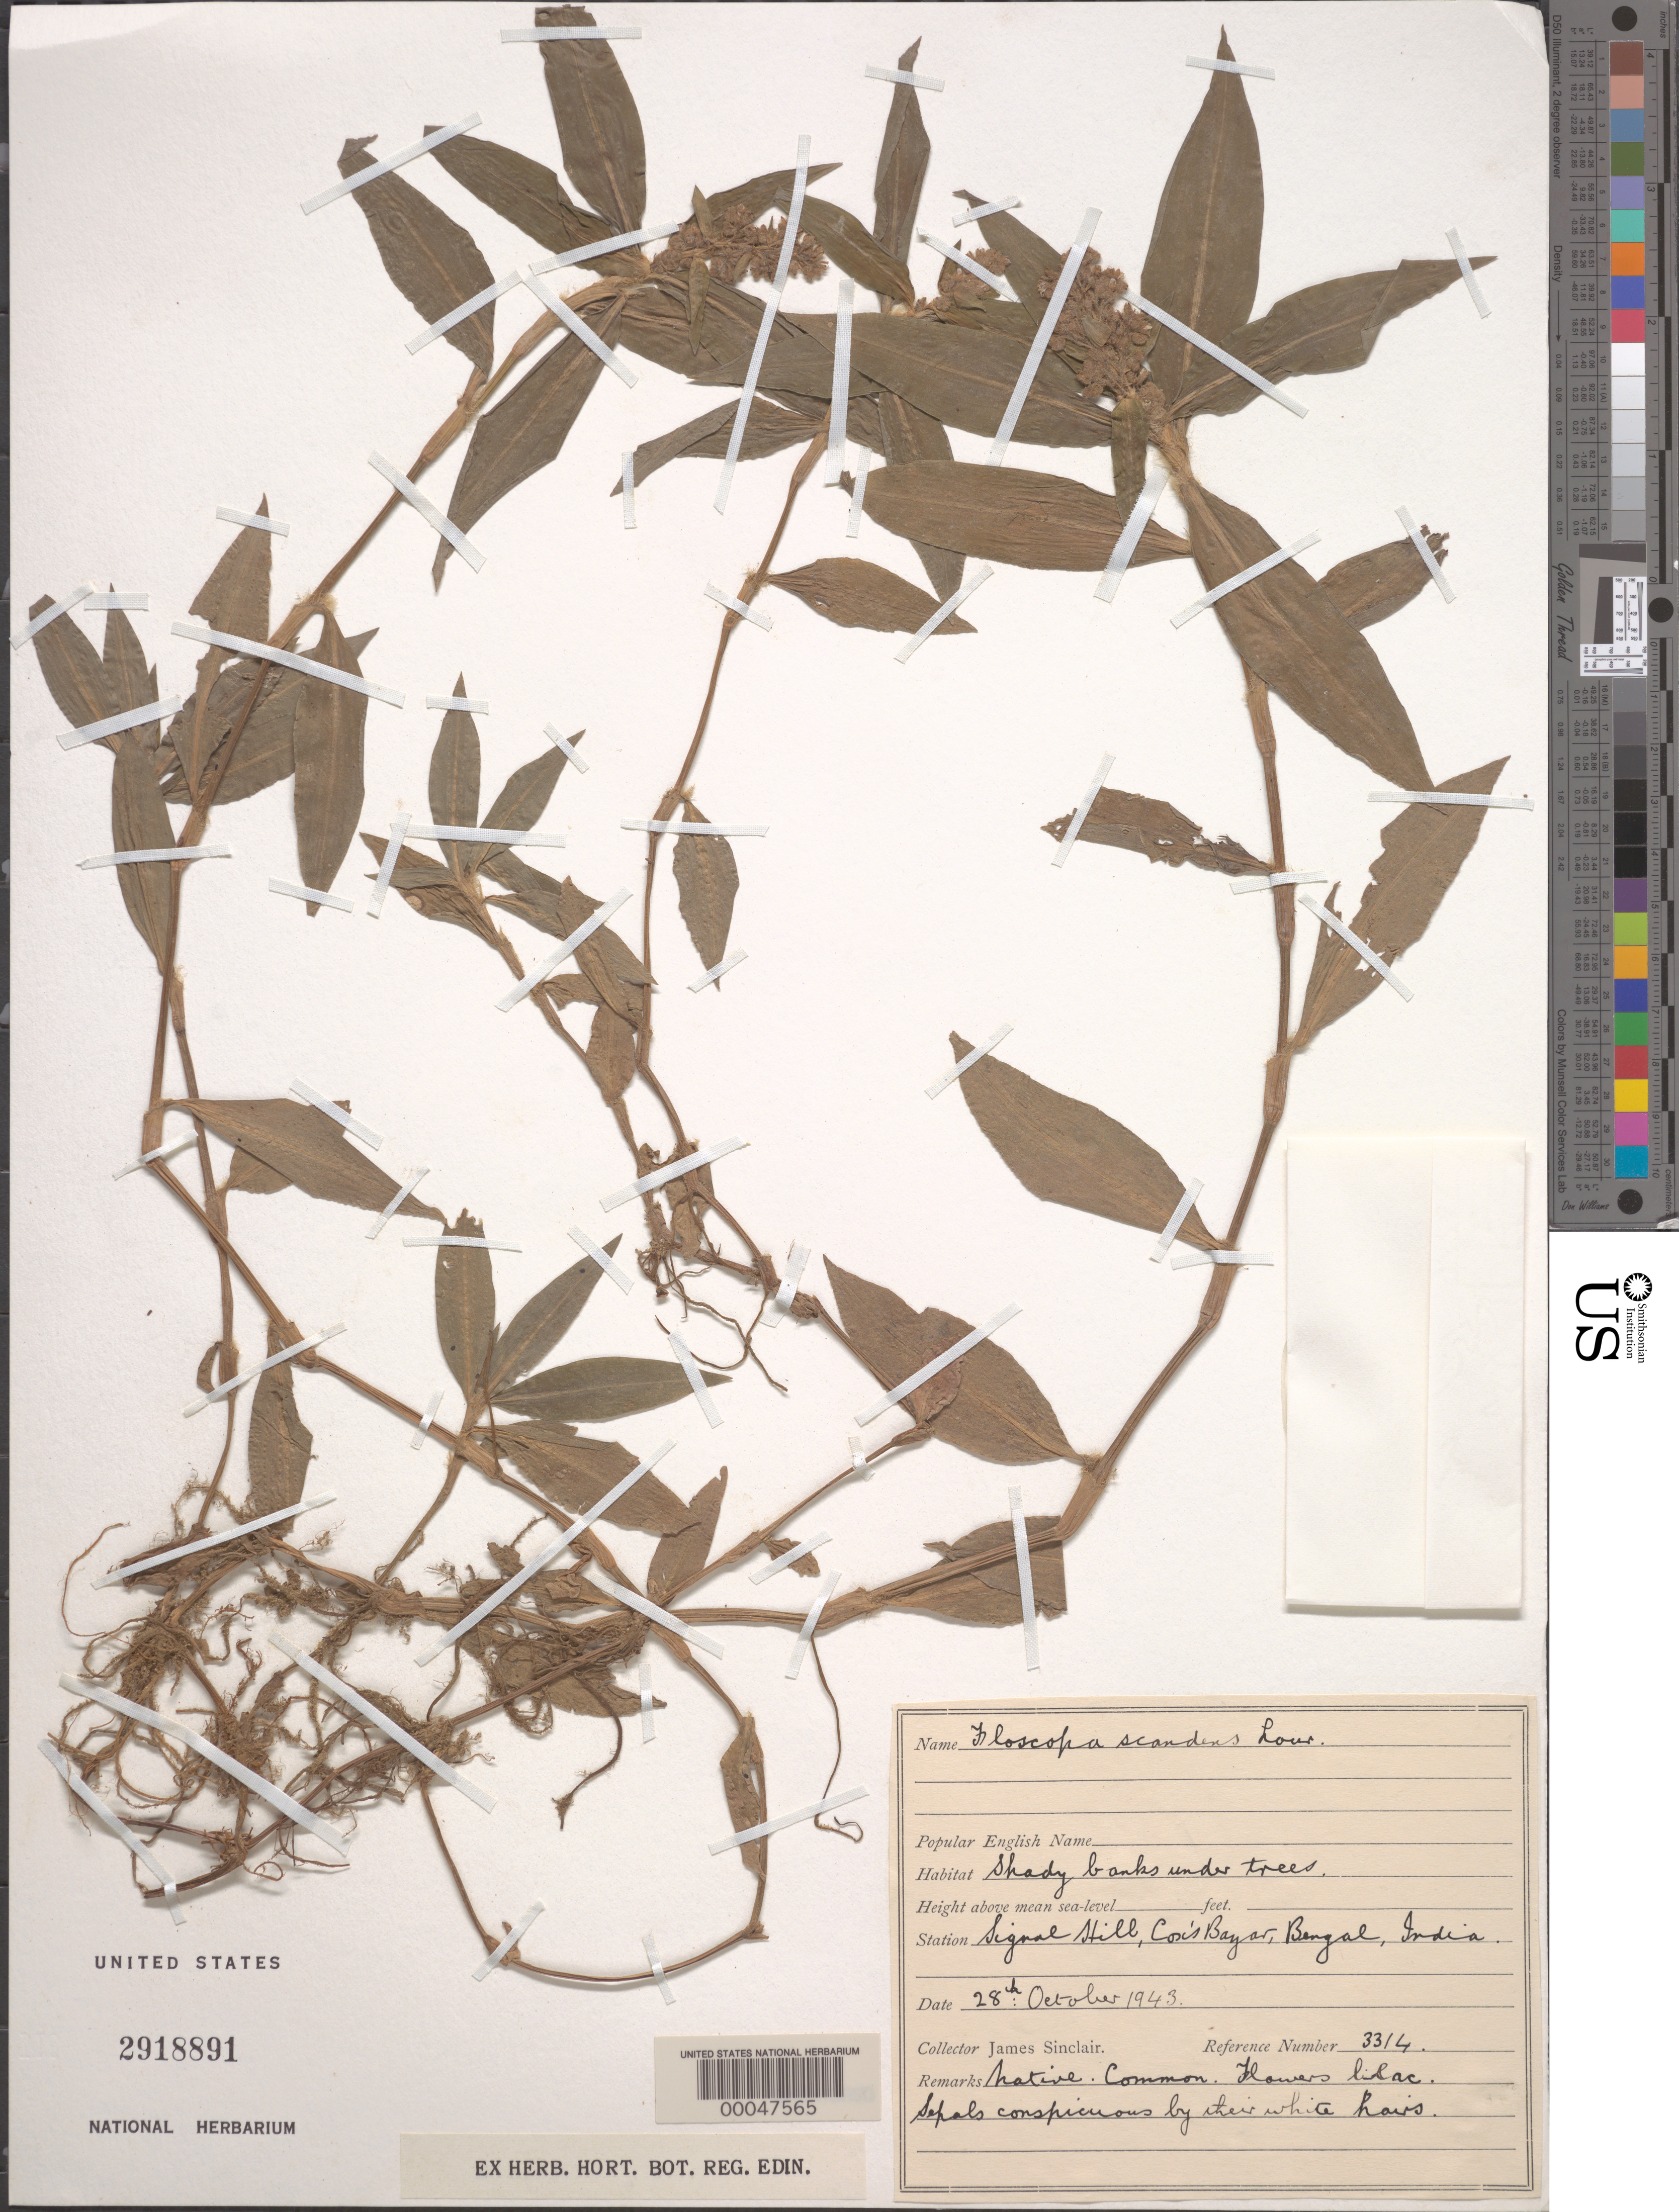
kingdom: Plantae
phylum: Tracheophyta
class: Liliopsida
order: Commelinales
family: Commelinaceae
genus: Floscopa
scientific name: Floscopa scandens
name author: Lour.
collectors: J. Sinclair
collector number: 3314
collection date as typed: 28 Oct 1943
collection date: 1943-10-28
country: Bangladesh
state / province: Chittagong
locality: Signal Hill, Cox's Bazar, Bengal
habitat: Shaded banks under trees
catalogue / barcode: US 2918891